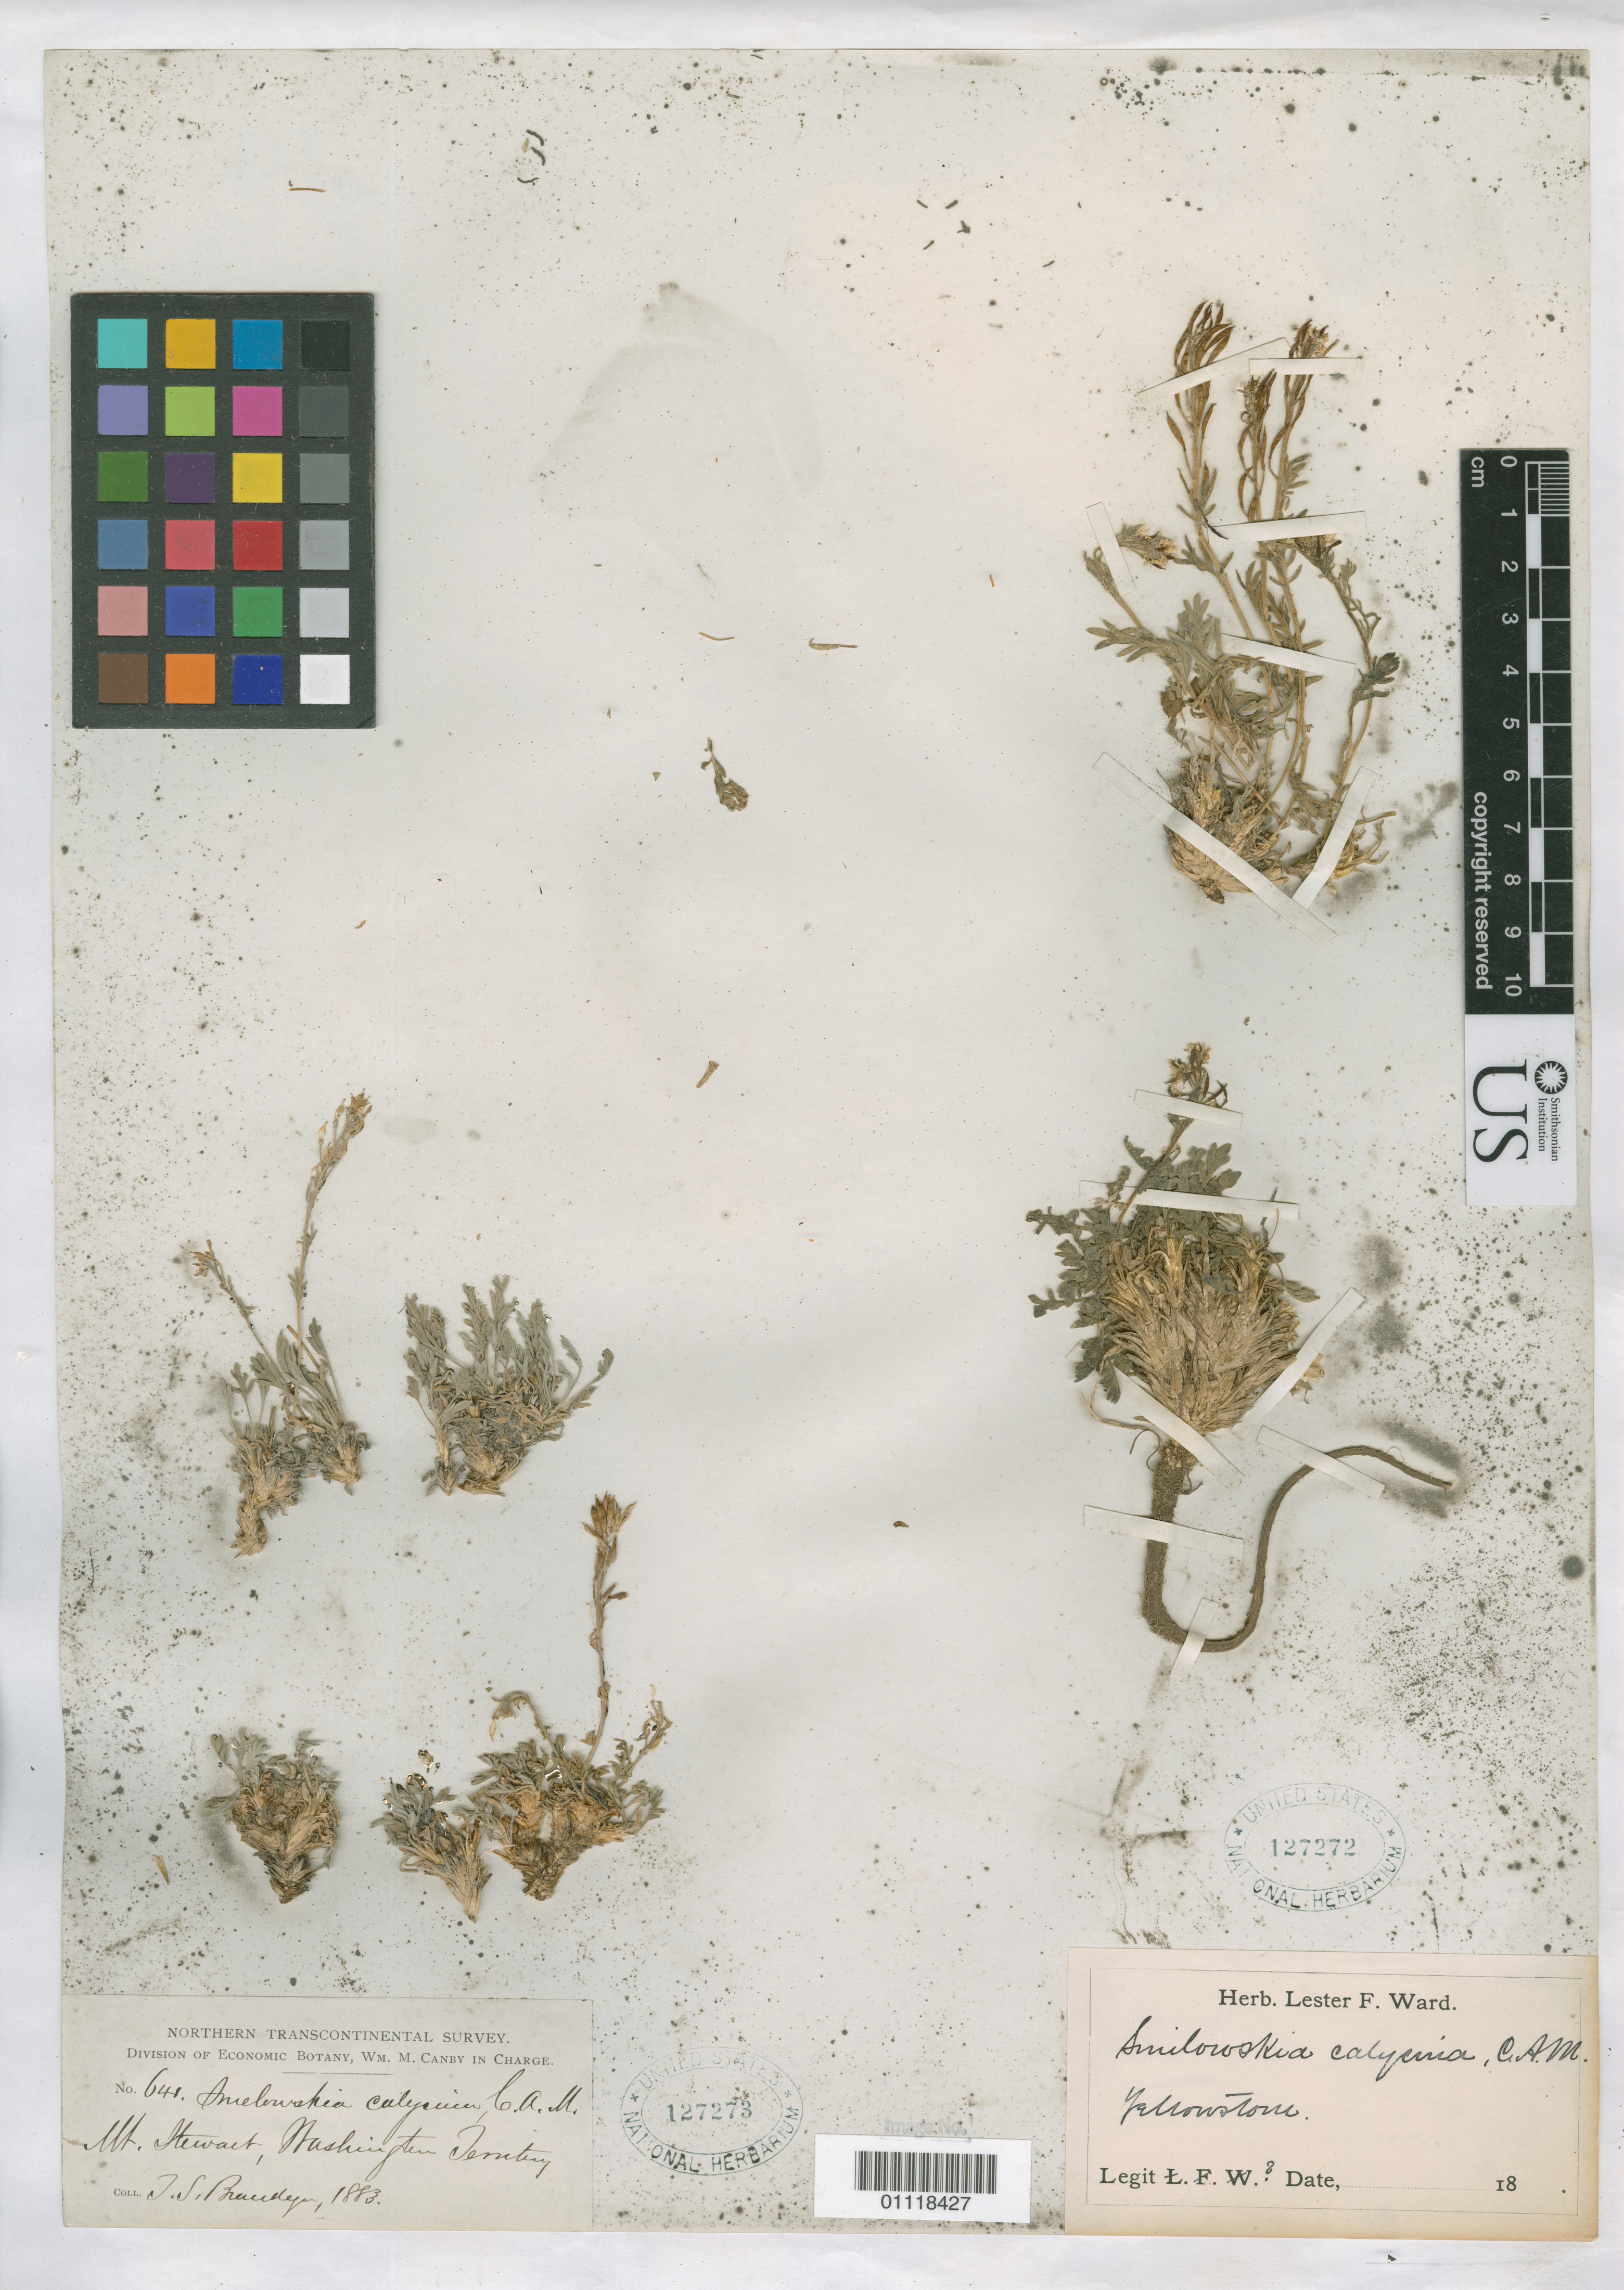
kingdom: Plantae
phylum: Tracheophyta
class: Magnoliopsida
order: Brassicales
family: Brassicaceae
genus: Smelowskia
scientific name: Smelowskia calycina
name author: (Stephan) C.A. Mey.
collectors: J. S. Brandegee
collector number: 641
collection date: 1883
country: United States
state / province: Washington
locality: Mt. Stuart, Washington Territory.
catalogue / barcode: US 127273